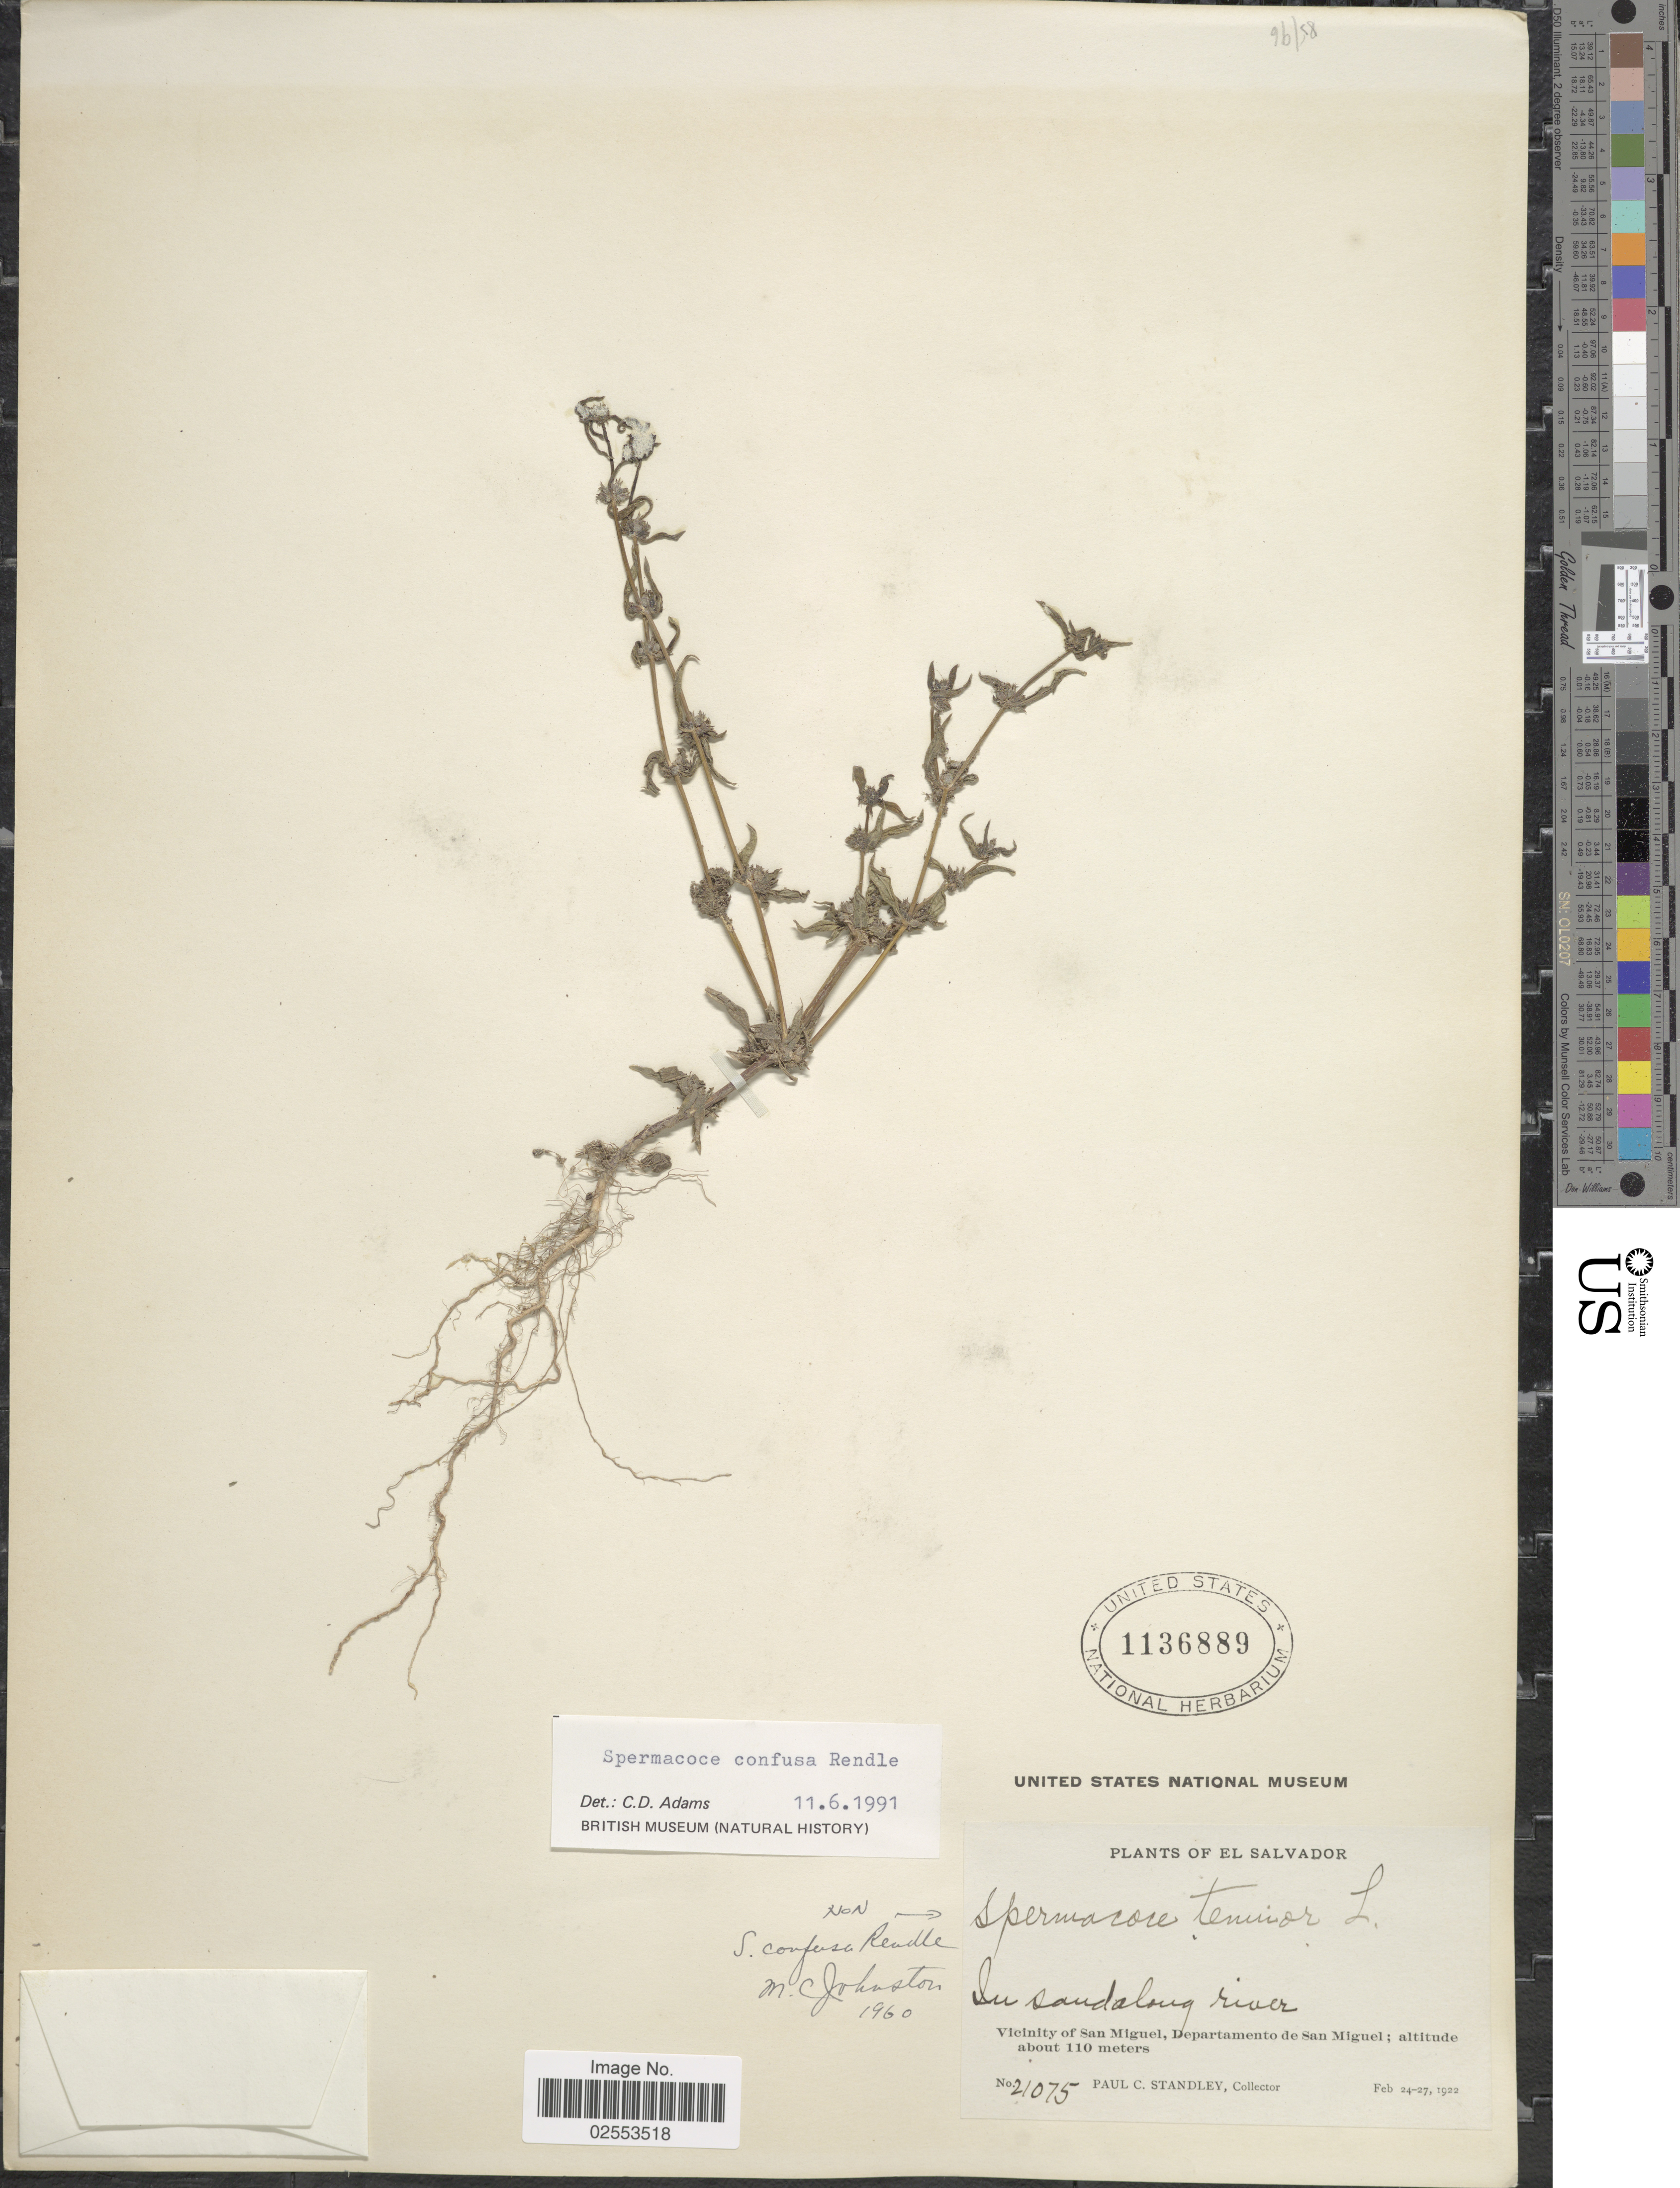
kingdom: Plantae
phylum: Tracheophyta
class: Magnoliopsida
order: Gentianales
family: Rubiaceae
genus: Spermacoce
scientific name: Spermacoce confusa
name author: Rendle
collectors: P. C. Standley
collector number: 21075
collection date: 1922-02-24/1922-02-27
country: El Salvador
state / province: San Miguel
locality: Vicinity of San Miguel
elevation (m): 110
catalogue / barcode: US 1136889